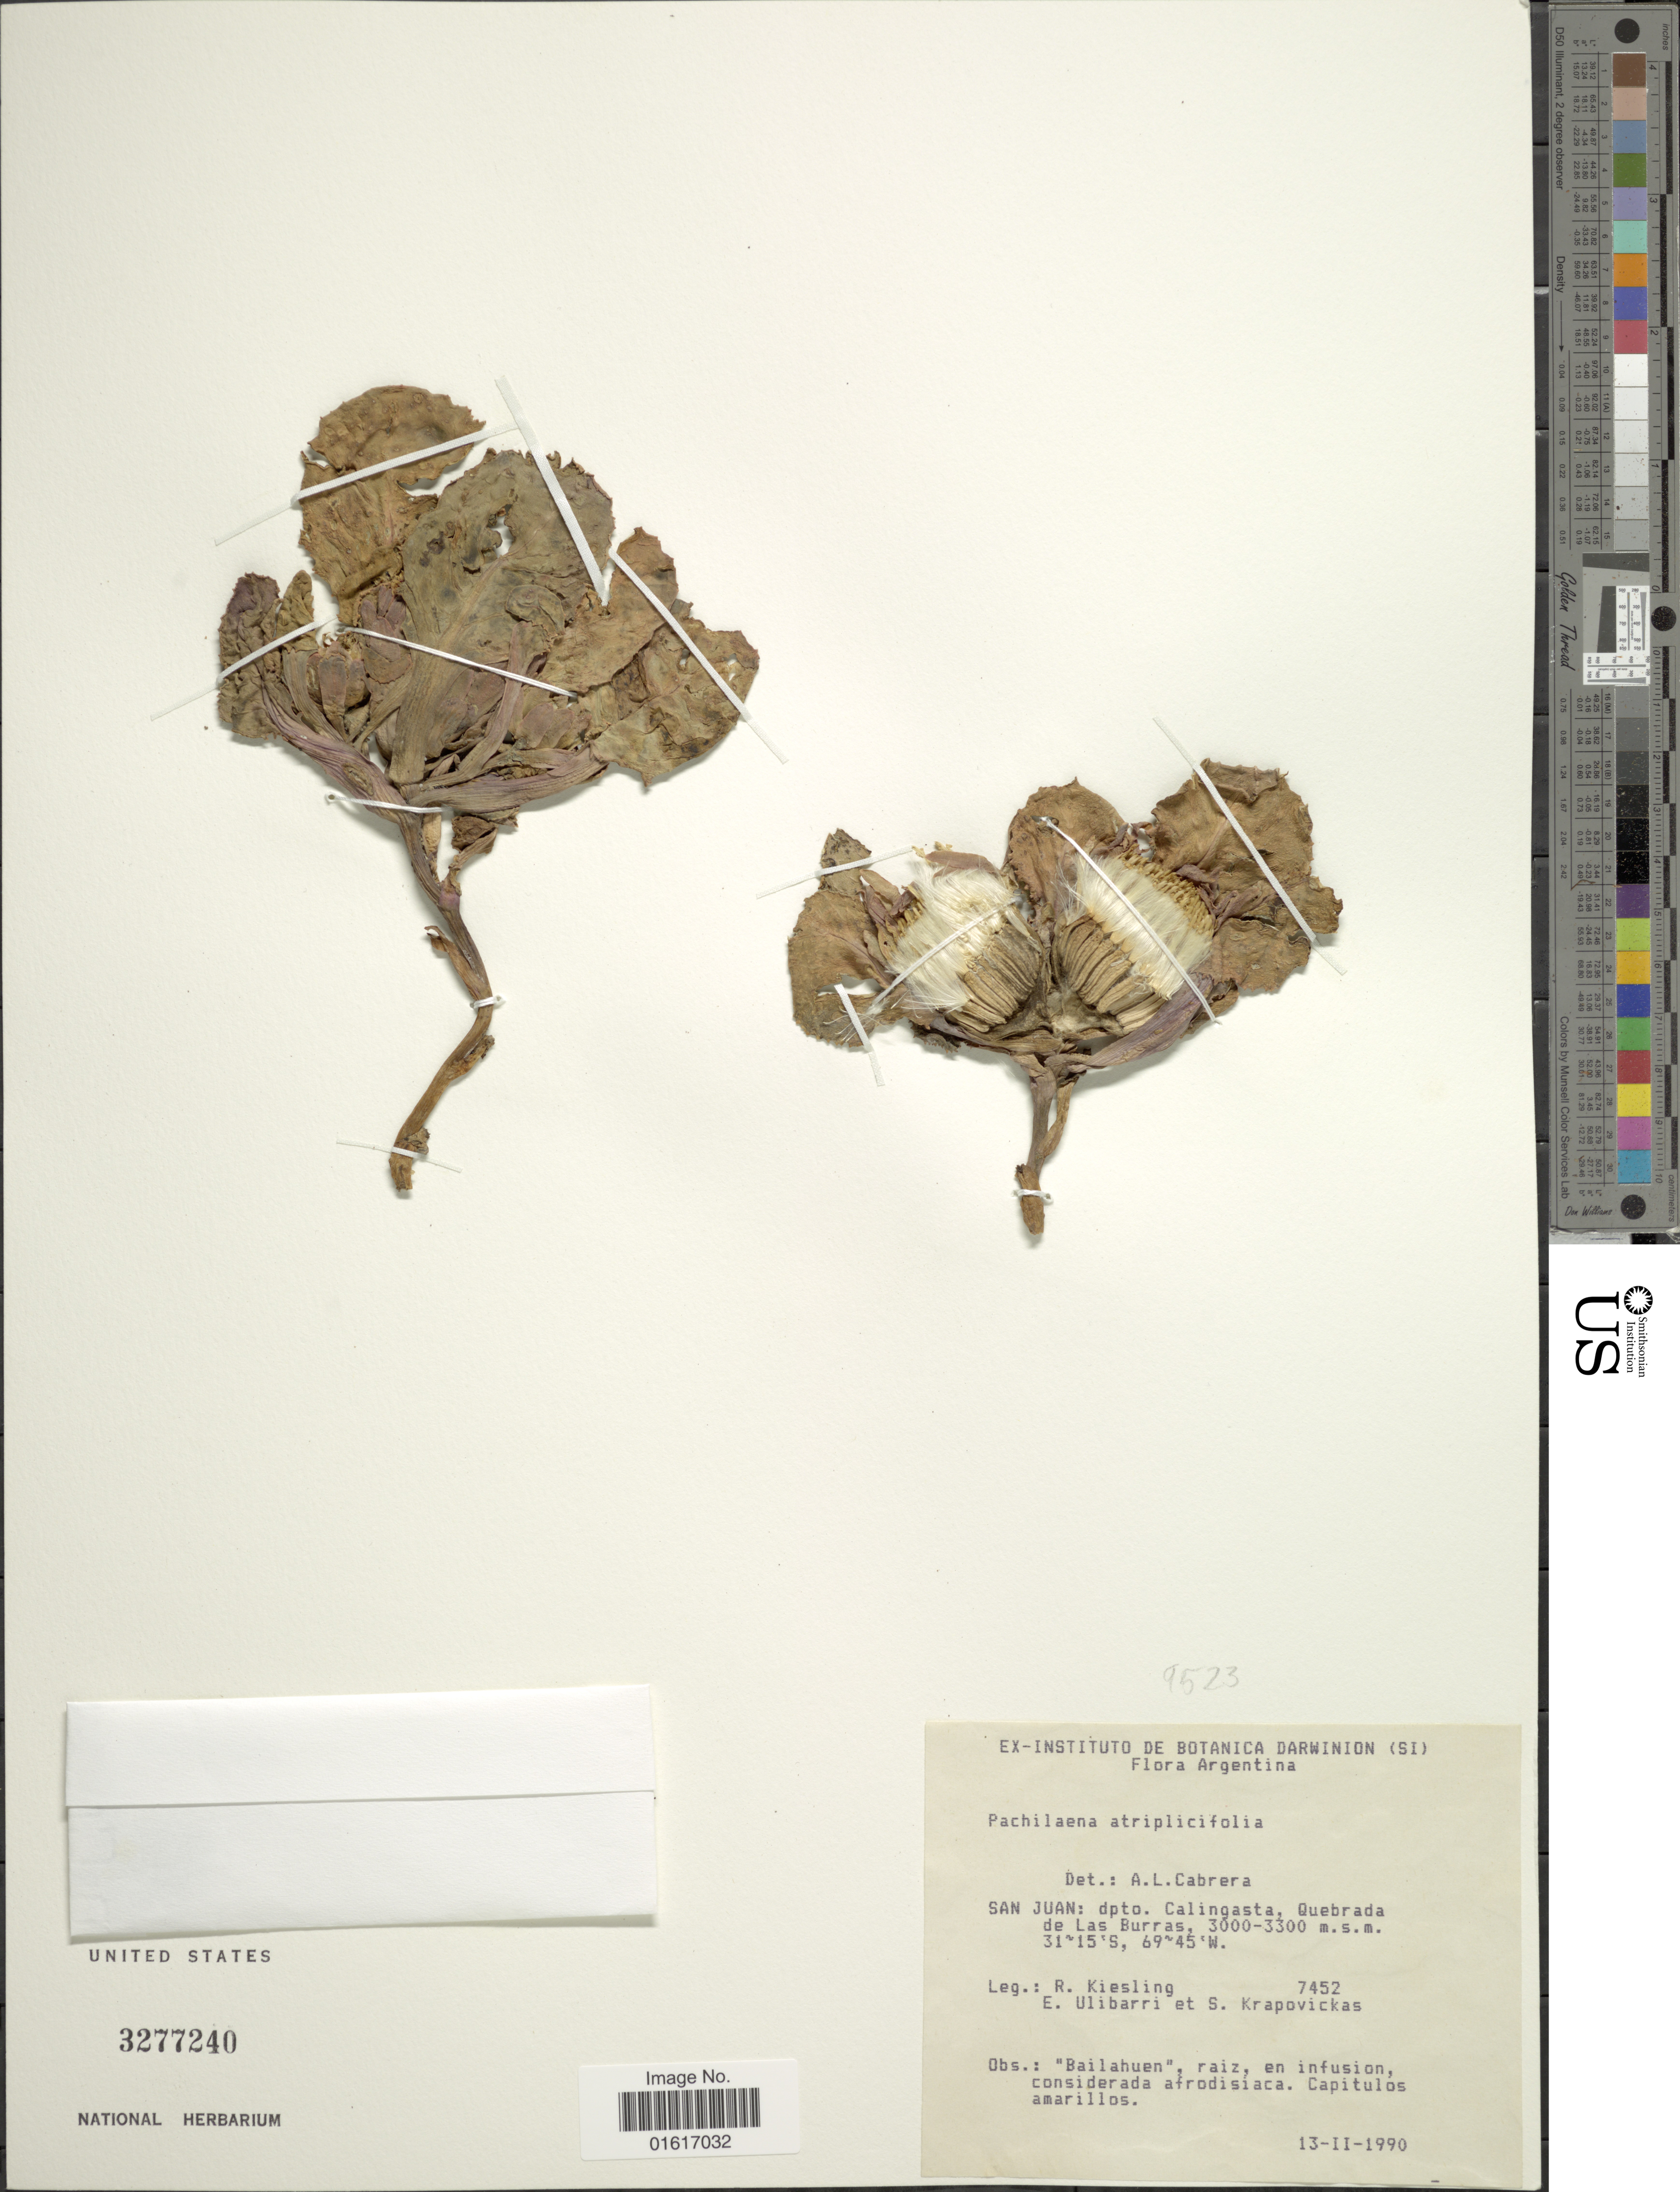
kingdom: Plantae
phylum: Tracheophyta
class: Magnoliopsida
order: Asterales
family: Asteraceae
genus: Pachylaena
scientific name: Pachylaena atriplicifolia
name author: D. Don ex Arn.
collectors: R. Kiesling, E. Ulibarri & S. Krapovickas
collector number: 7452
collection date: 1990-11-13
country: Argentina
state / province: San Juan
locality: Dpto. Calingasta, Quebrada de las Burras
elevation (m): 3000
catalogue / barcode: US 3277240